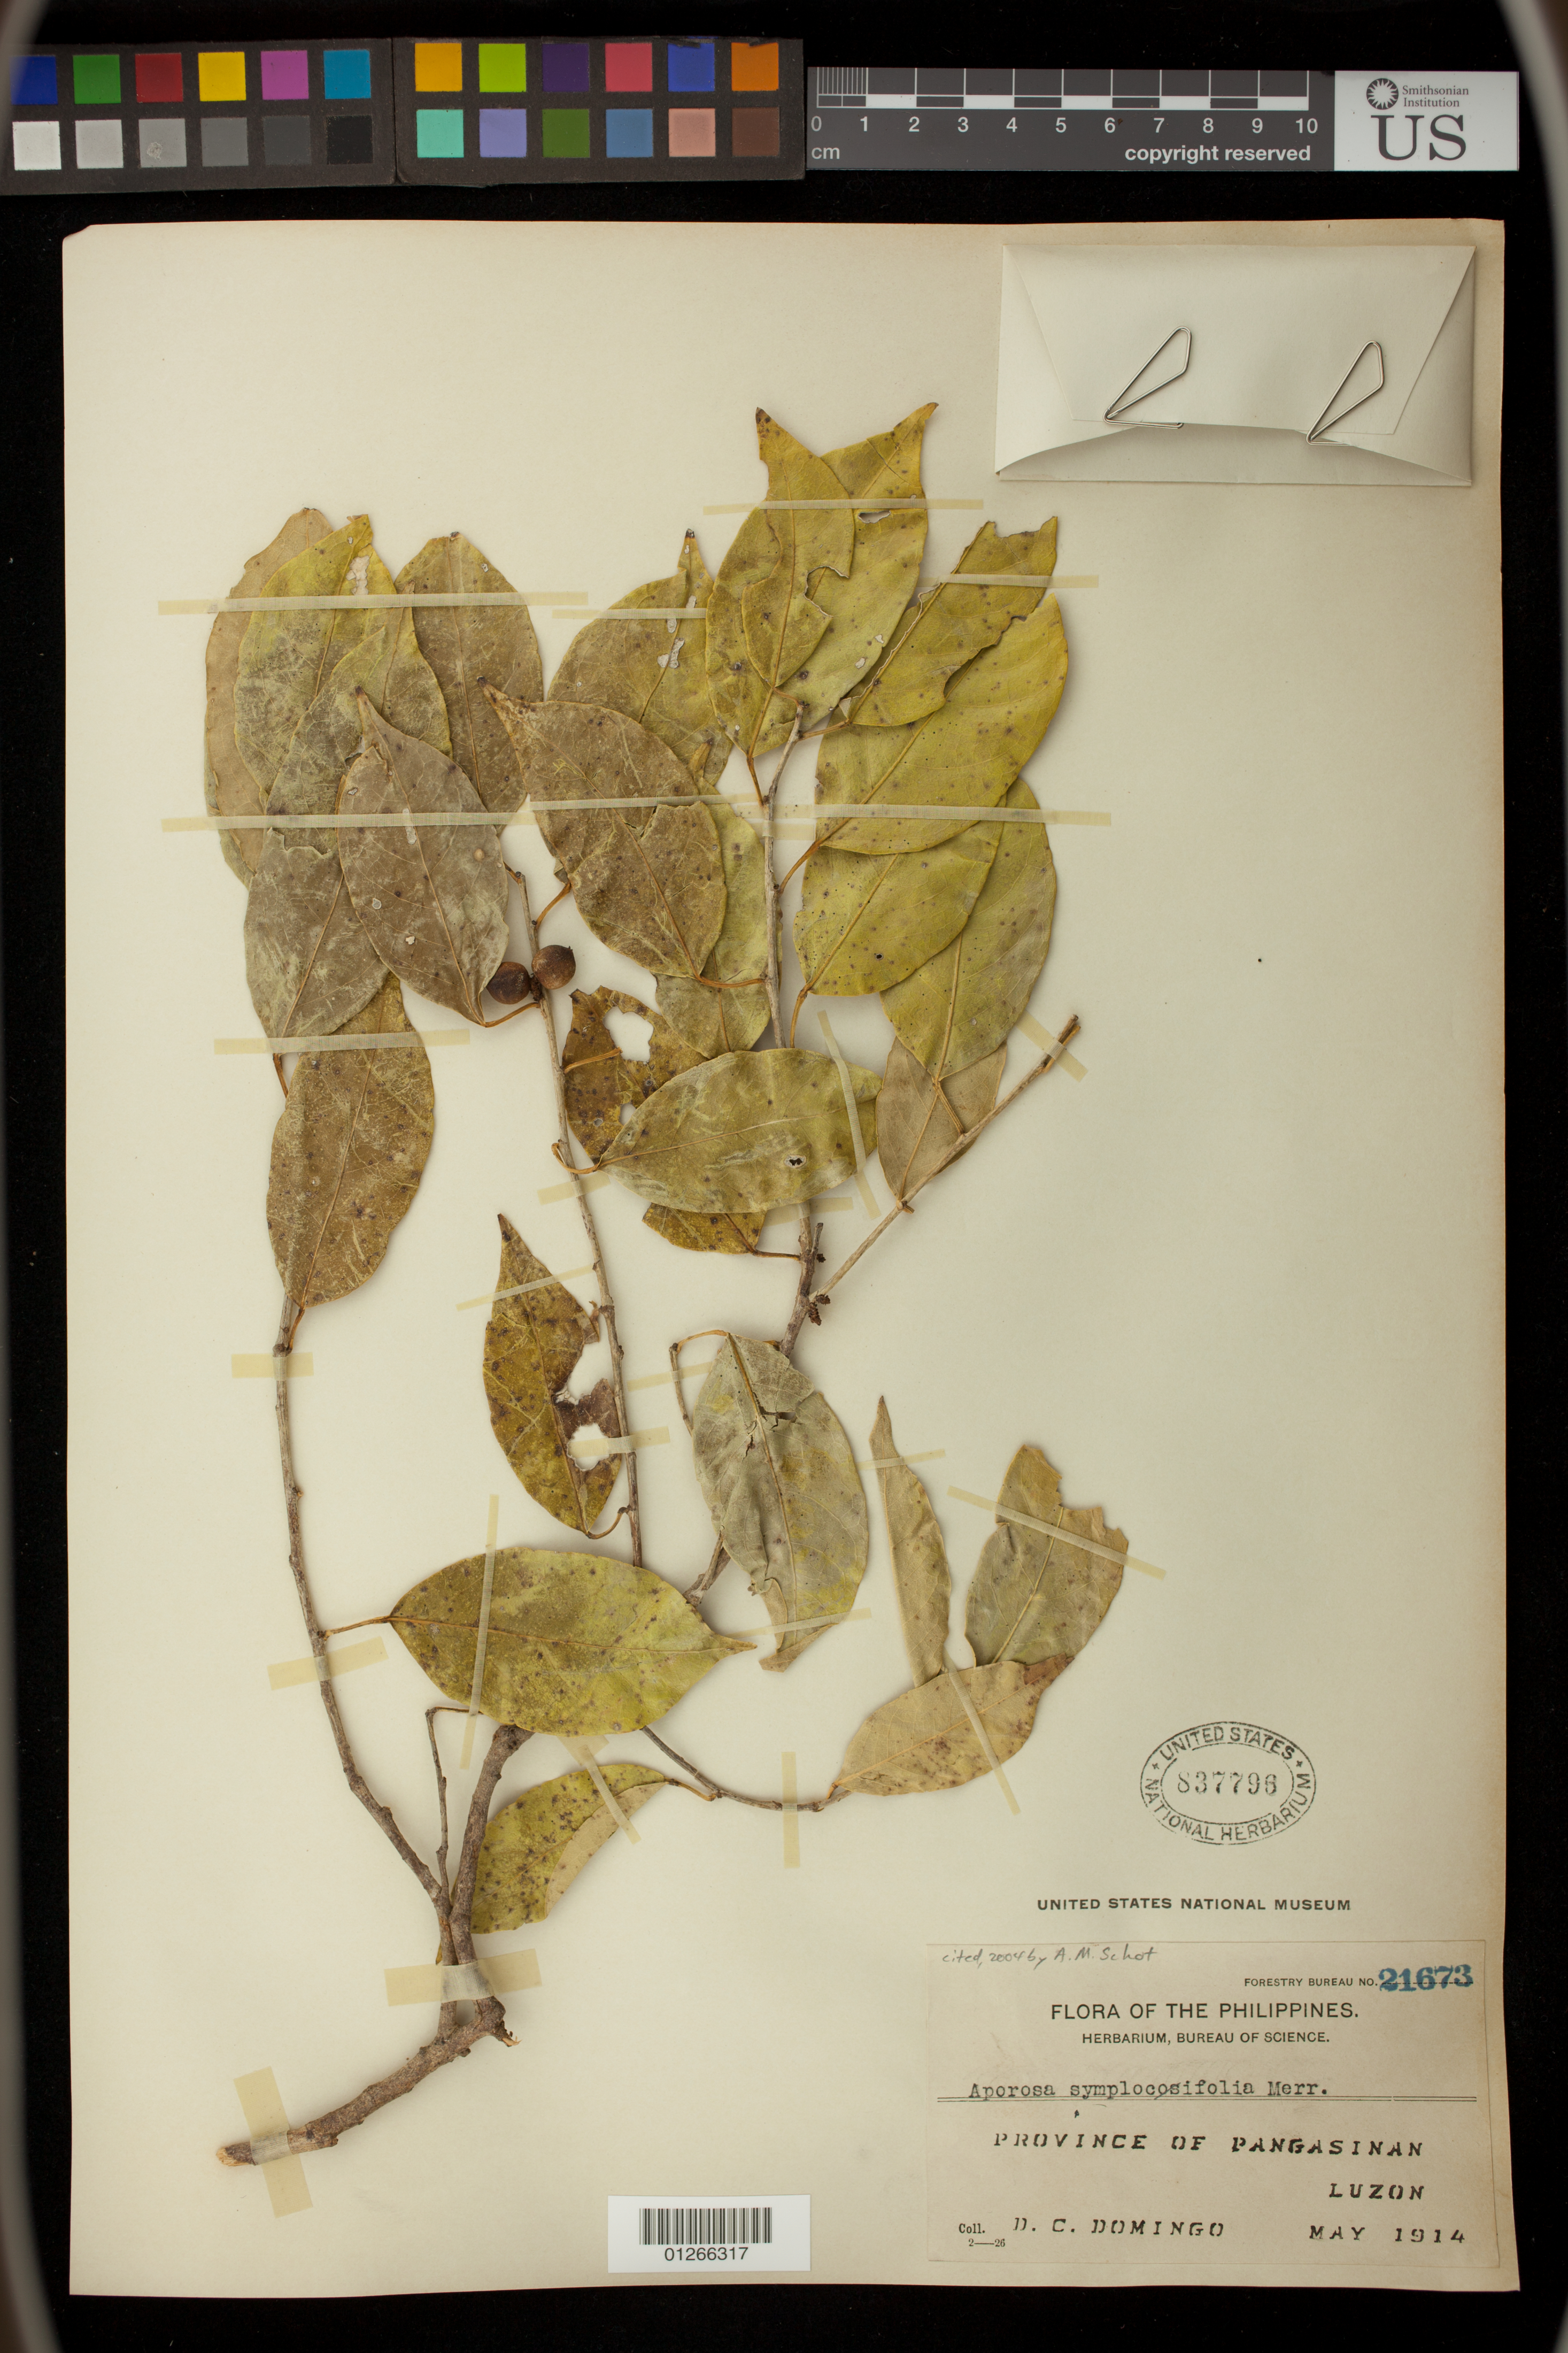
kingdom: Plantae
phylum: Tracheophyta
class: Magnoliopsida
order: Malpighiales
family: Phyllanthaceae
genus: Aporosa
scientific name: Aporosa symplocifolia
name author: Merr.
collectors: D. Domingo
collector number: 21673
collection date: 1914-05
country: Philippines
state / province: Ilocos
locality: Province of Pangasinan, Luzon